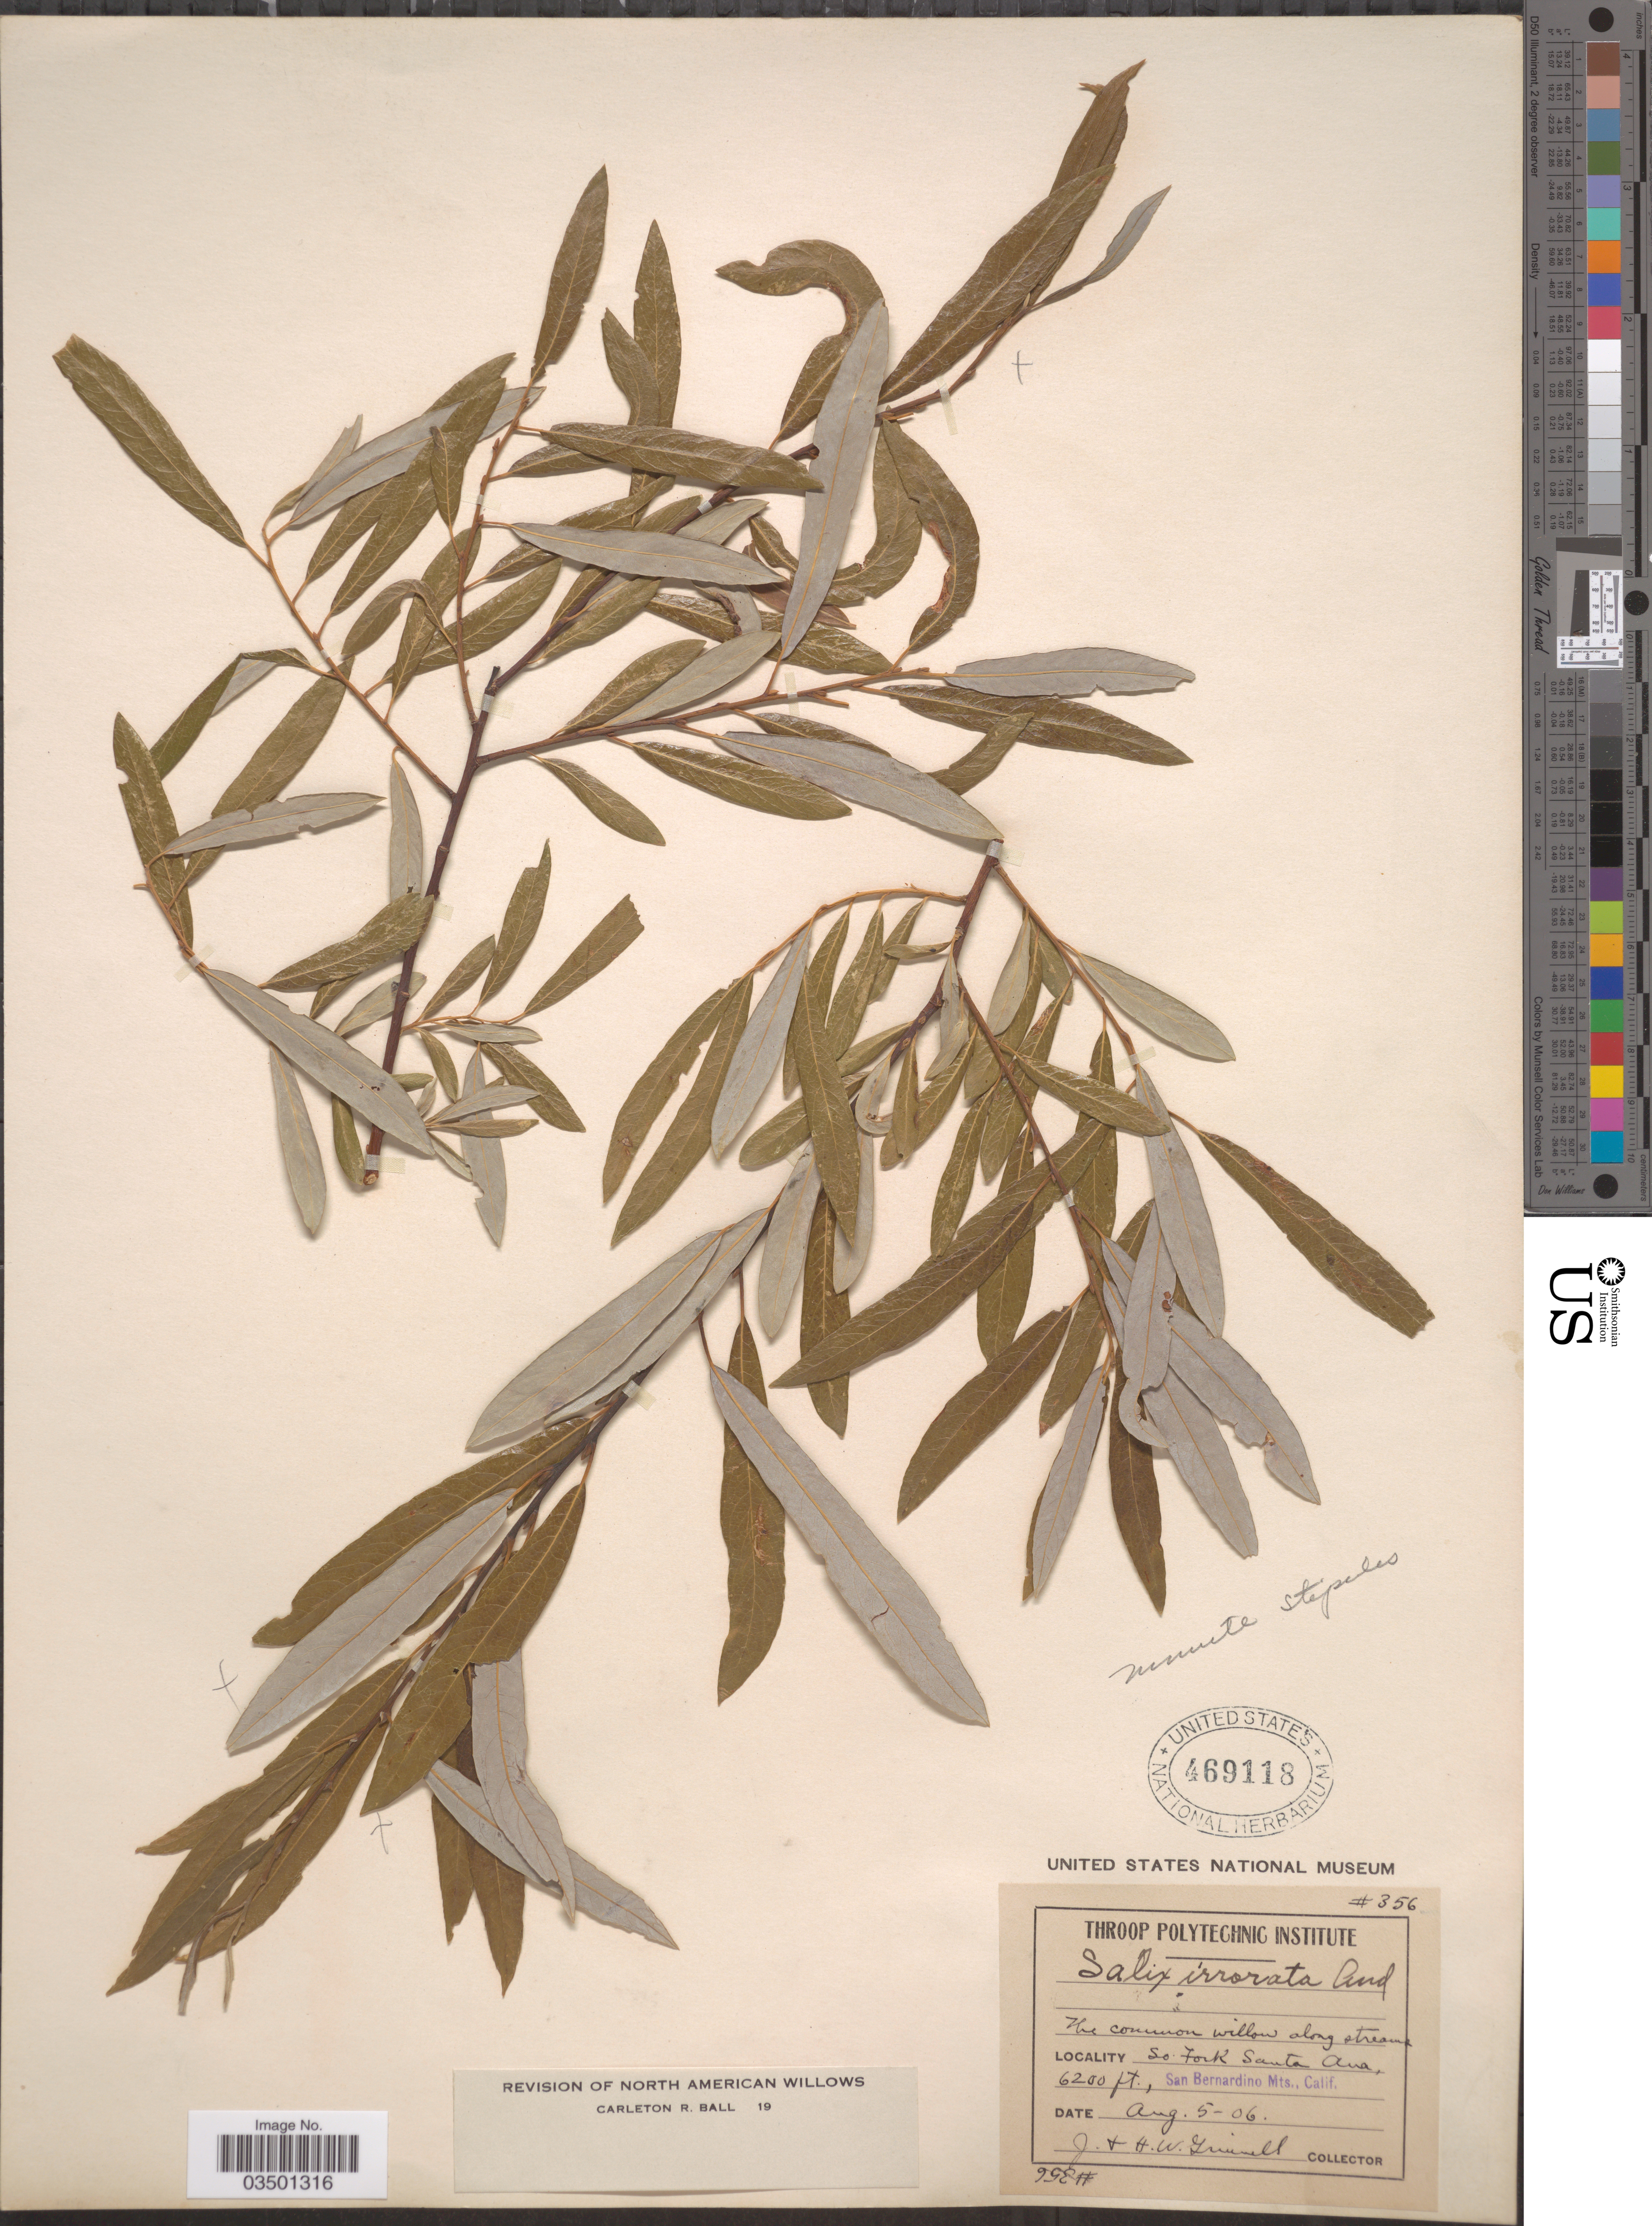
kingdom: Plantae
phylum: Tracheophyta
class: Magnoliopsida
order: Malpighiales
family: Salicaceae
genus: Salix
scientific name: Salix lasiolepis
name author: Benth.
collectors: J. Grinnell & H. Grinnell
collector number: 356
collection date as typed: Transcribed d/m/y: 5/8/6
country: United States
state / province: California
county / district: San Bernardino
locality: So. Fork Santa Ana. San Bernardino Mts.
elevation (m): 1890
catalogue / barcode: US 469118